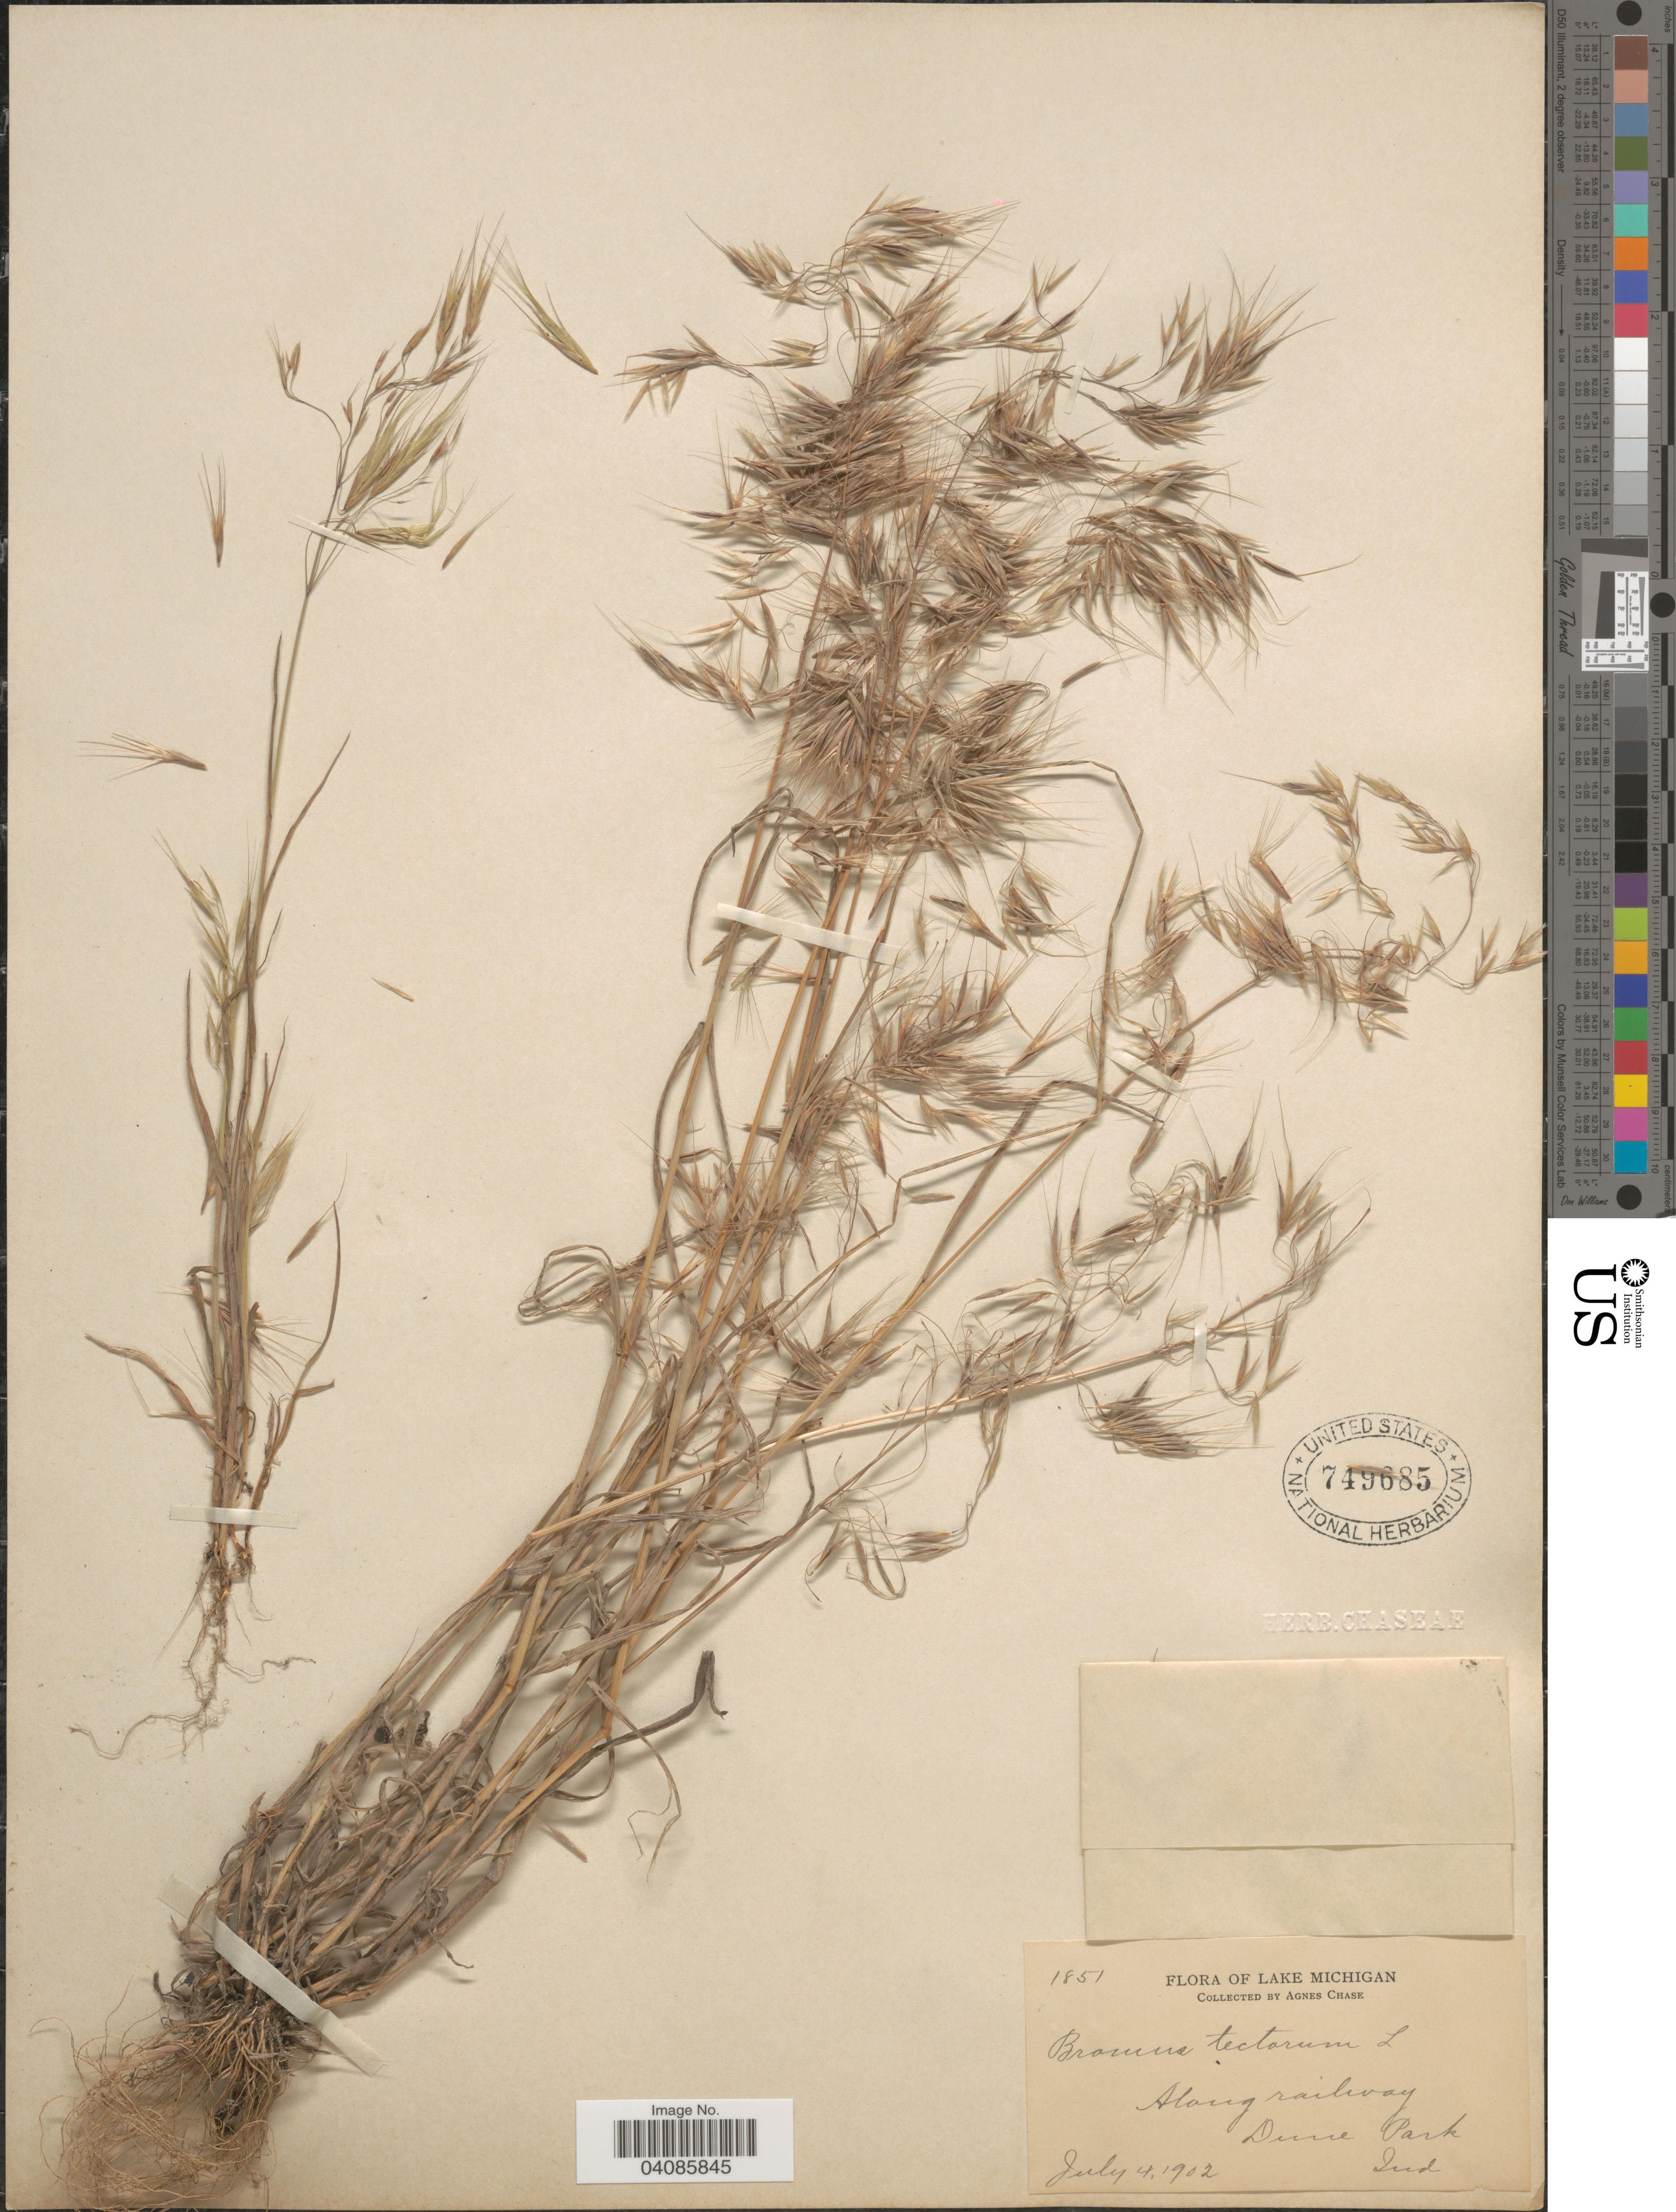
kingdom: Plantae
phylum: Tracheophyta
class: Liliopsida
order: Poales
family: Poaceae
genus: Bromus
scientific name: Bromus tectorum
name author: L.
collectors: A. Chase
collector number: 1851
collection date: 1902-07-04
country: United States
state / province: Indiana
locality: Lake Michigan. Along railway Dune Park.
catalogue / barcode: US 749685